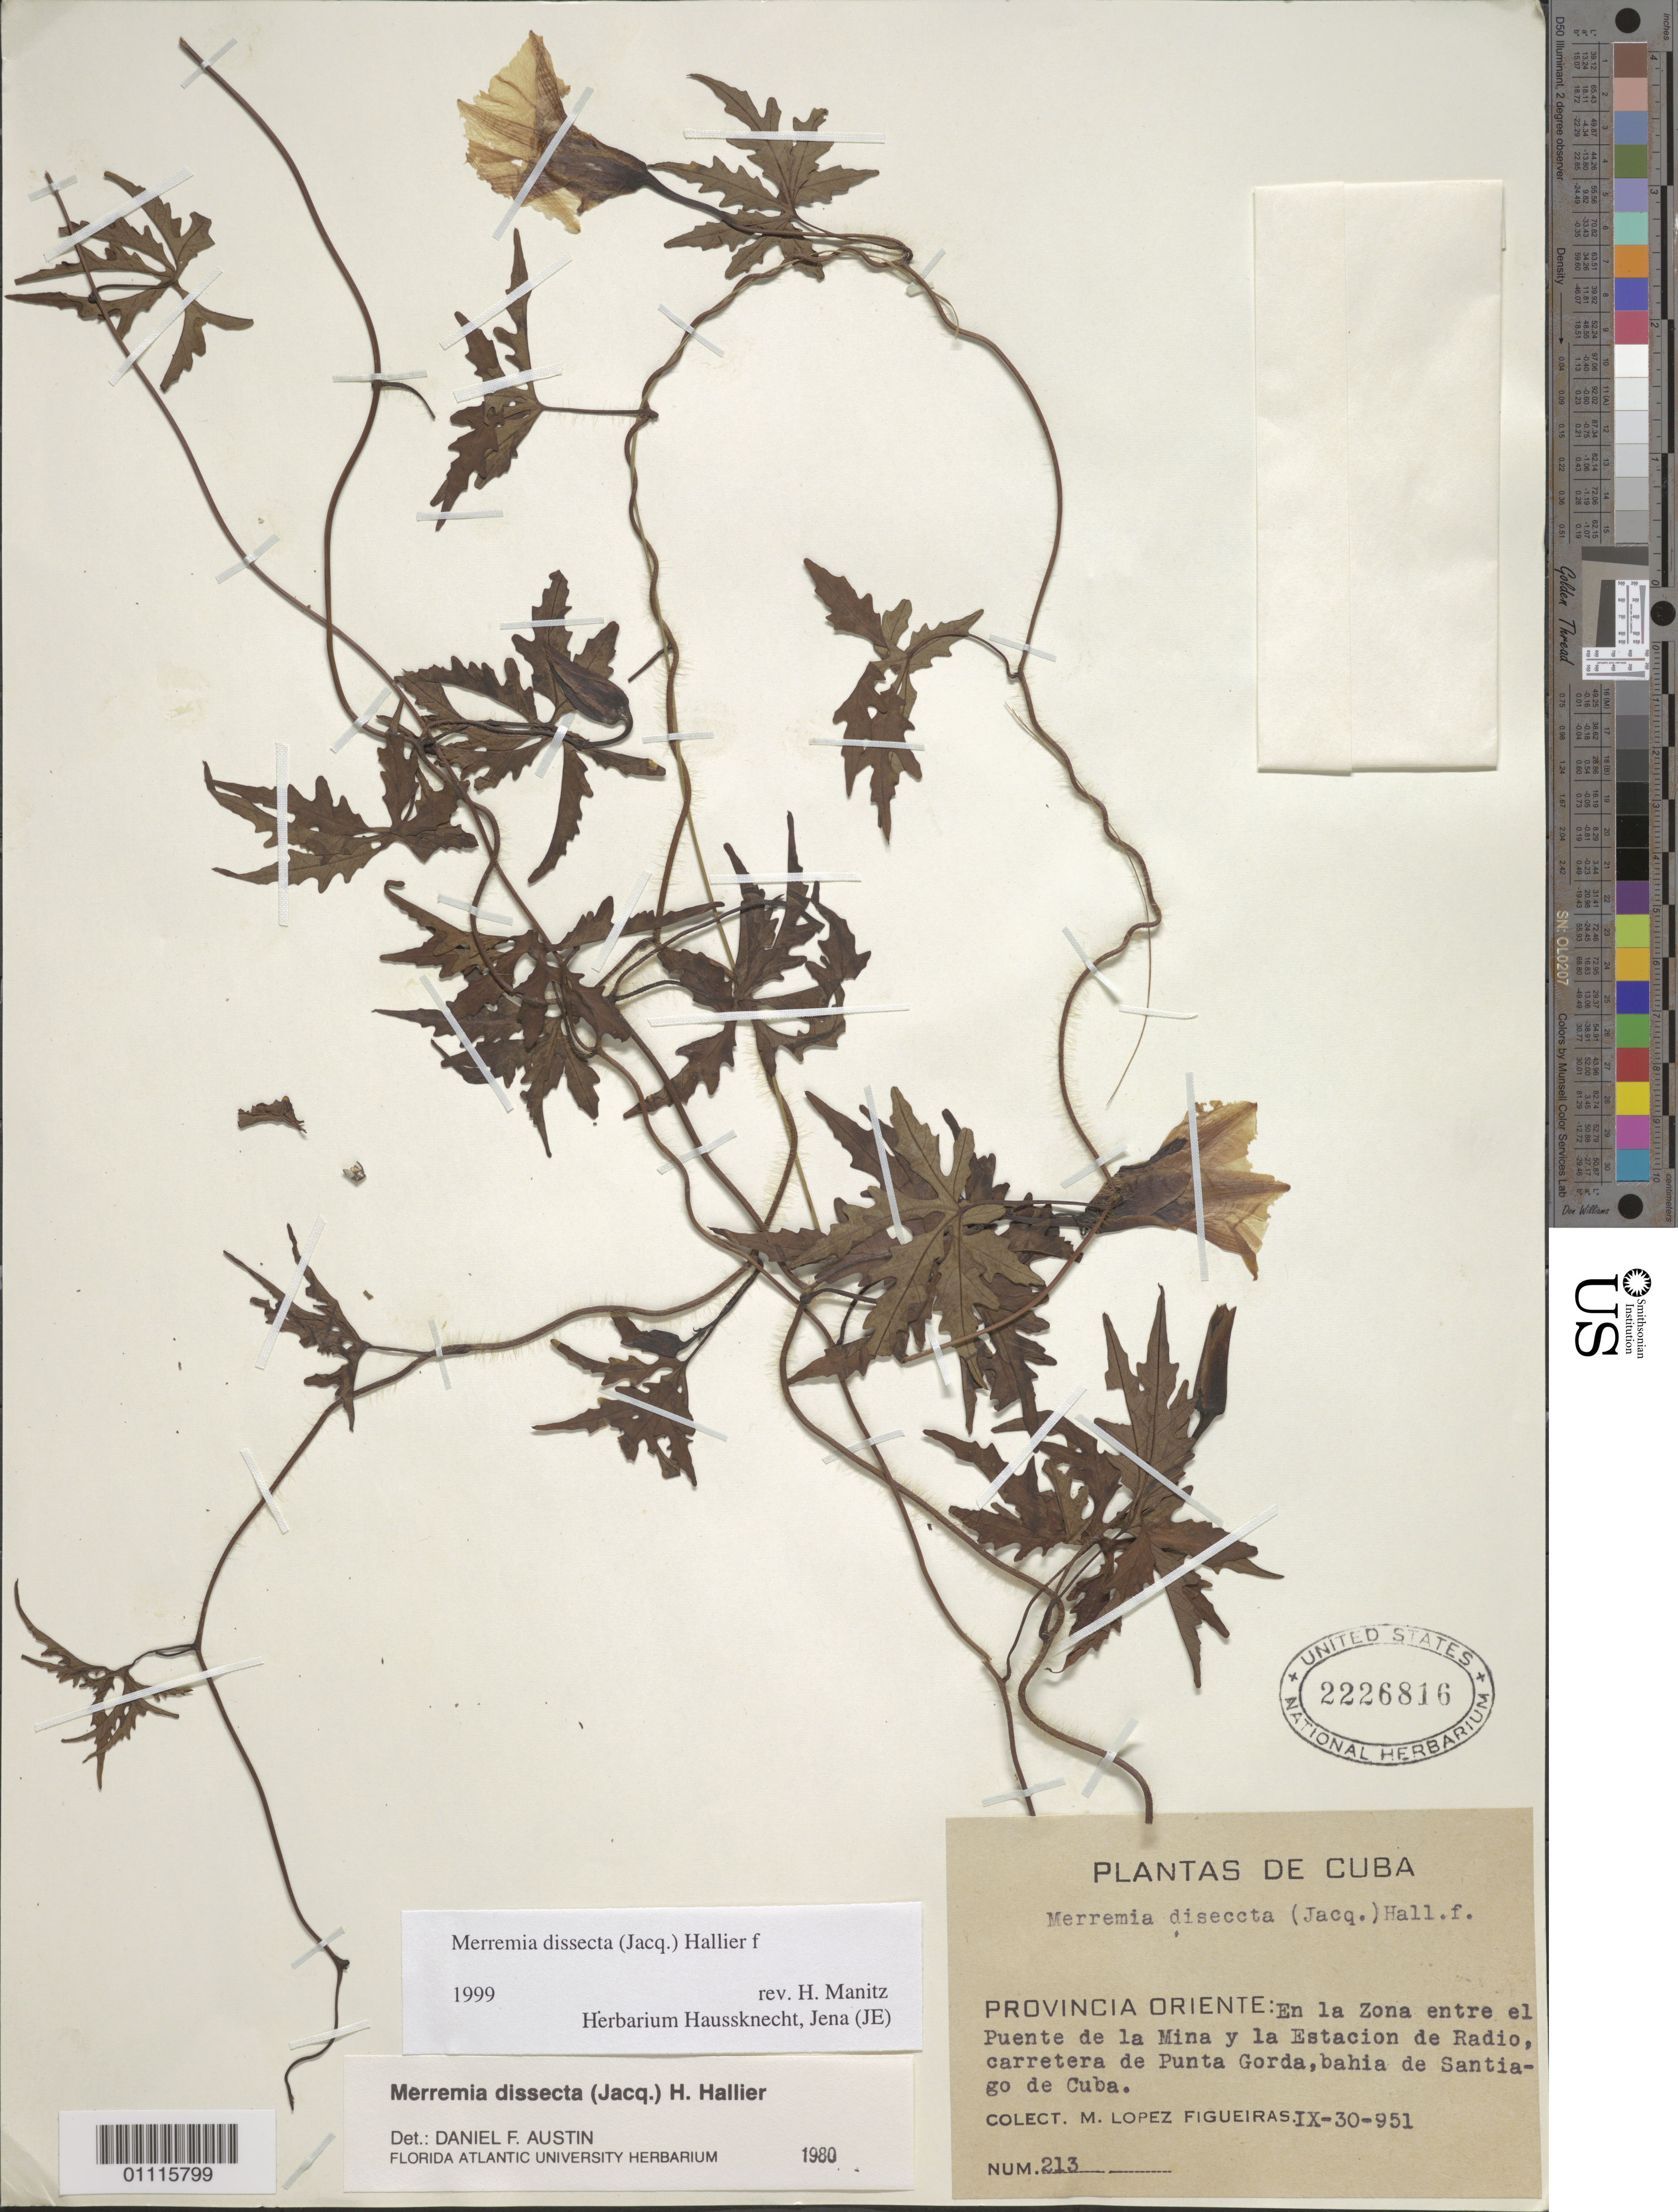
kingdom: Plantae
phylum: Tracheophyta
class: Magnoliopsida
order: Solanales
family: Convolvulaceae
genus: Distimake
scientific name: Distimake dissectus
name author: (Jacq.) A. R. Simões & Staples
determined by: Strong, Mark T., (BOT), Smithsonian Institution - National Museum of Natural History (UNITED STATES)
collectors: M. López Figueiras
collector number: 213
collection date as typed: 30 Sep 1951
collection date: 1951-09-30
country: Cuba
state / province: Santiago de Cuba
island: Cuba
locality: En la Zona entre el Puente de la Mina y la Estacion de Radio, carretera de Punta Gorda, bahia de Santiago de Cuba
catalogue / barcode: US 2226816